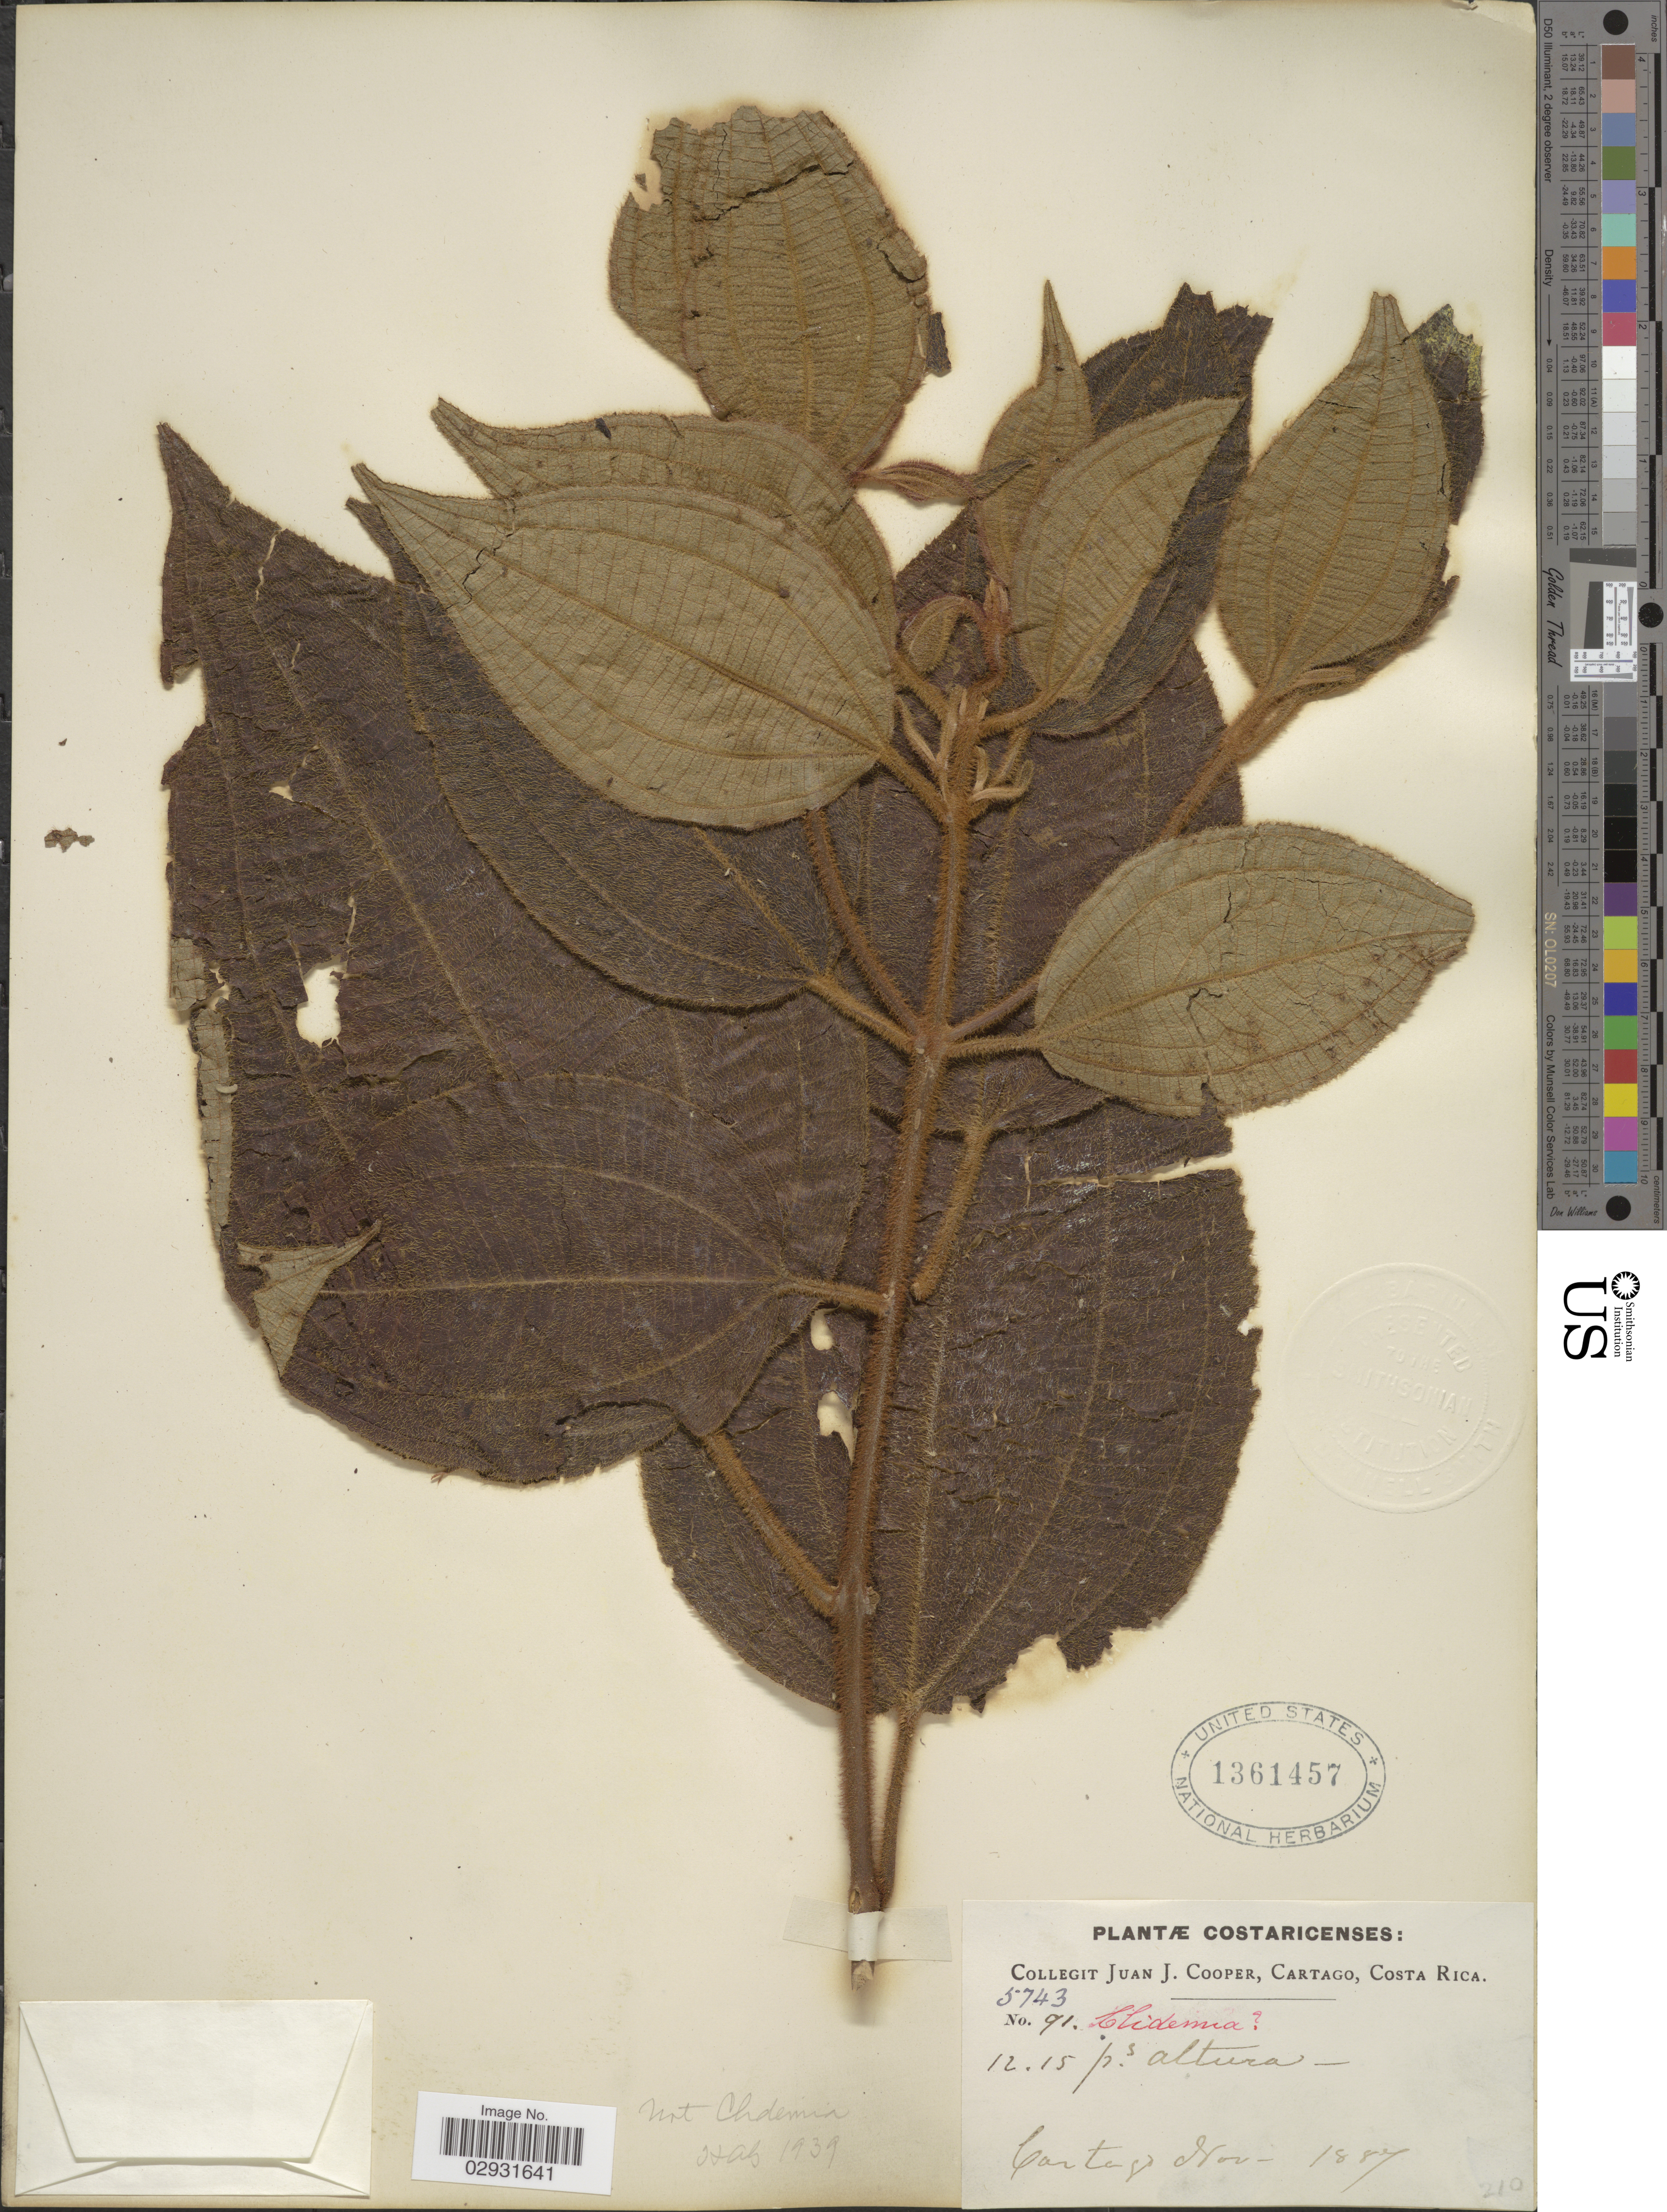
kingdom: Plantae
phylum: Tracheophyta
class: Magnoliopsida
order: Myrtales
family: Melastomataceae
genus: Miconia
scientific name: Miconia aeruginosa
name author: Naudin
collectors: J. J. Cooper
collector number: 5743/91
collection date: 1887-11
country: Costa Rica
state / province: Cartago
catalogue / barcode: US 1361457